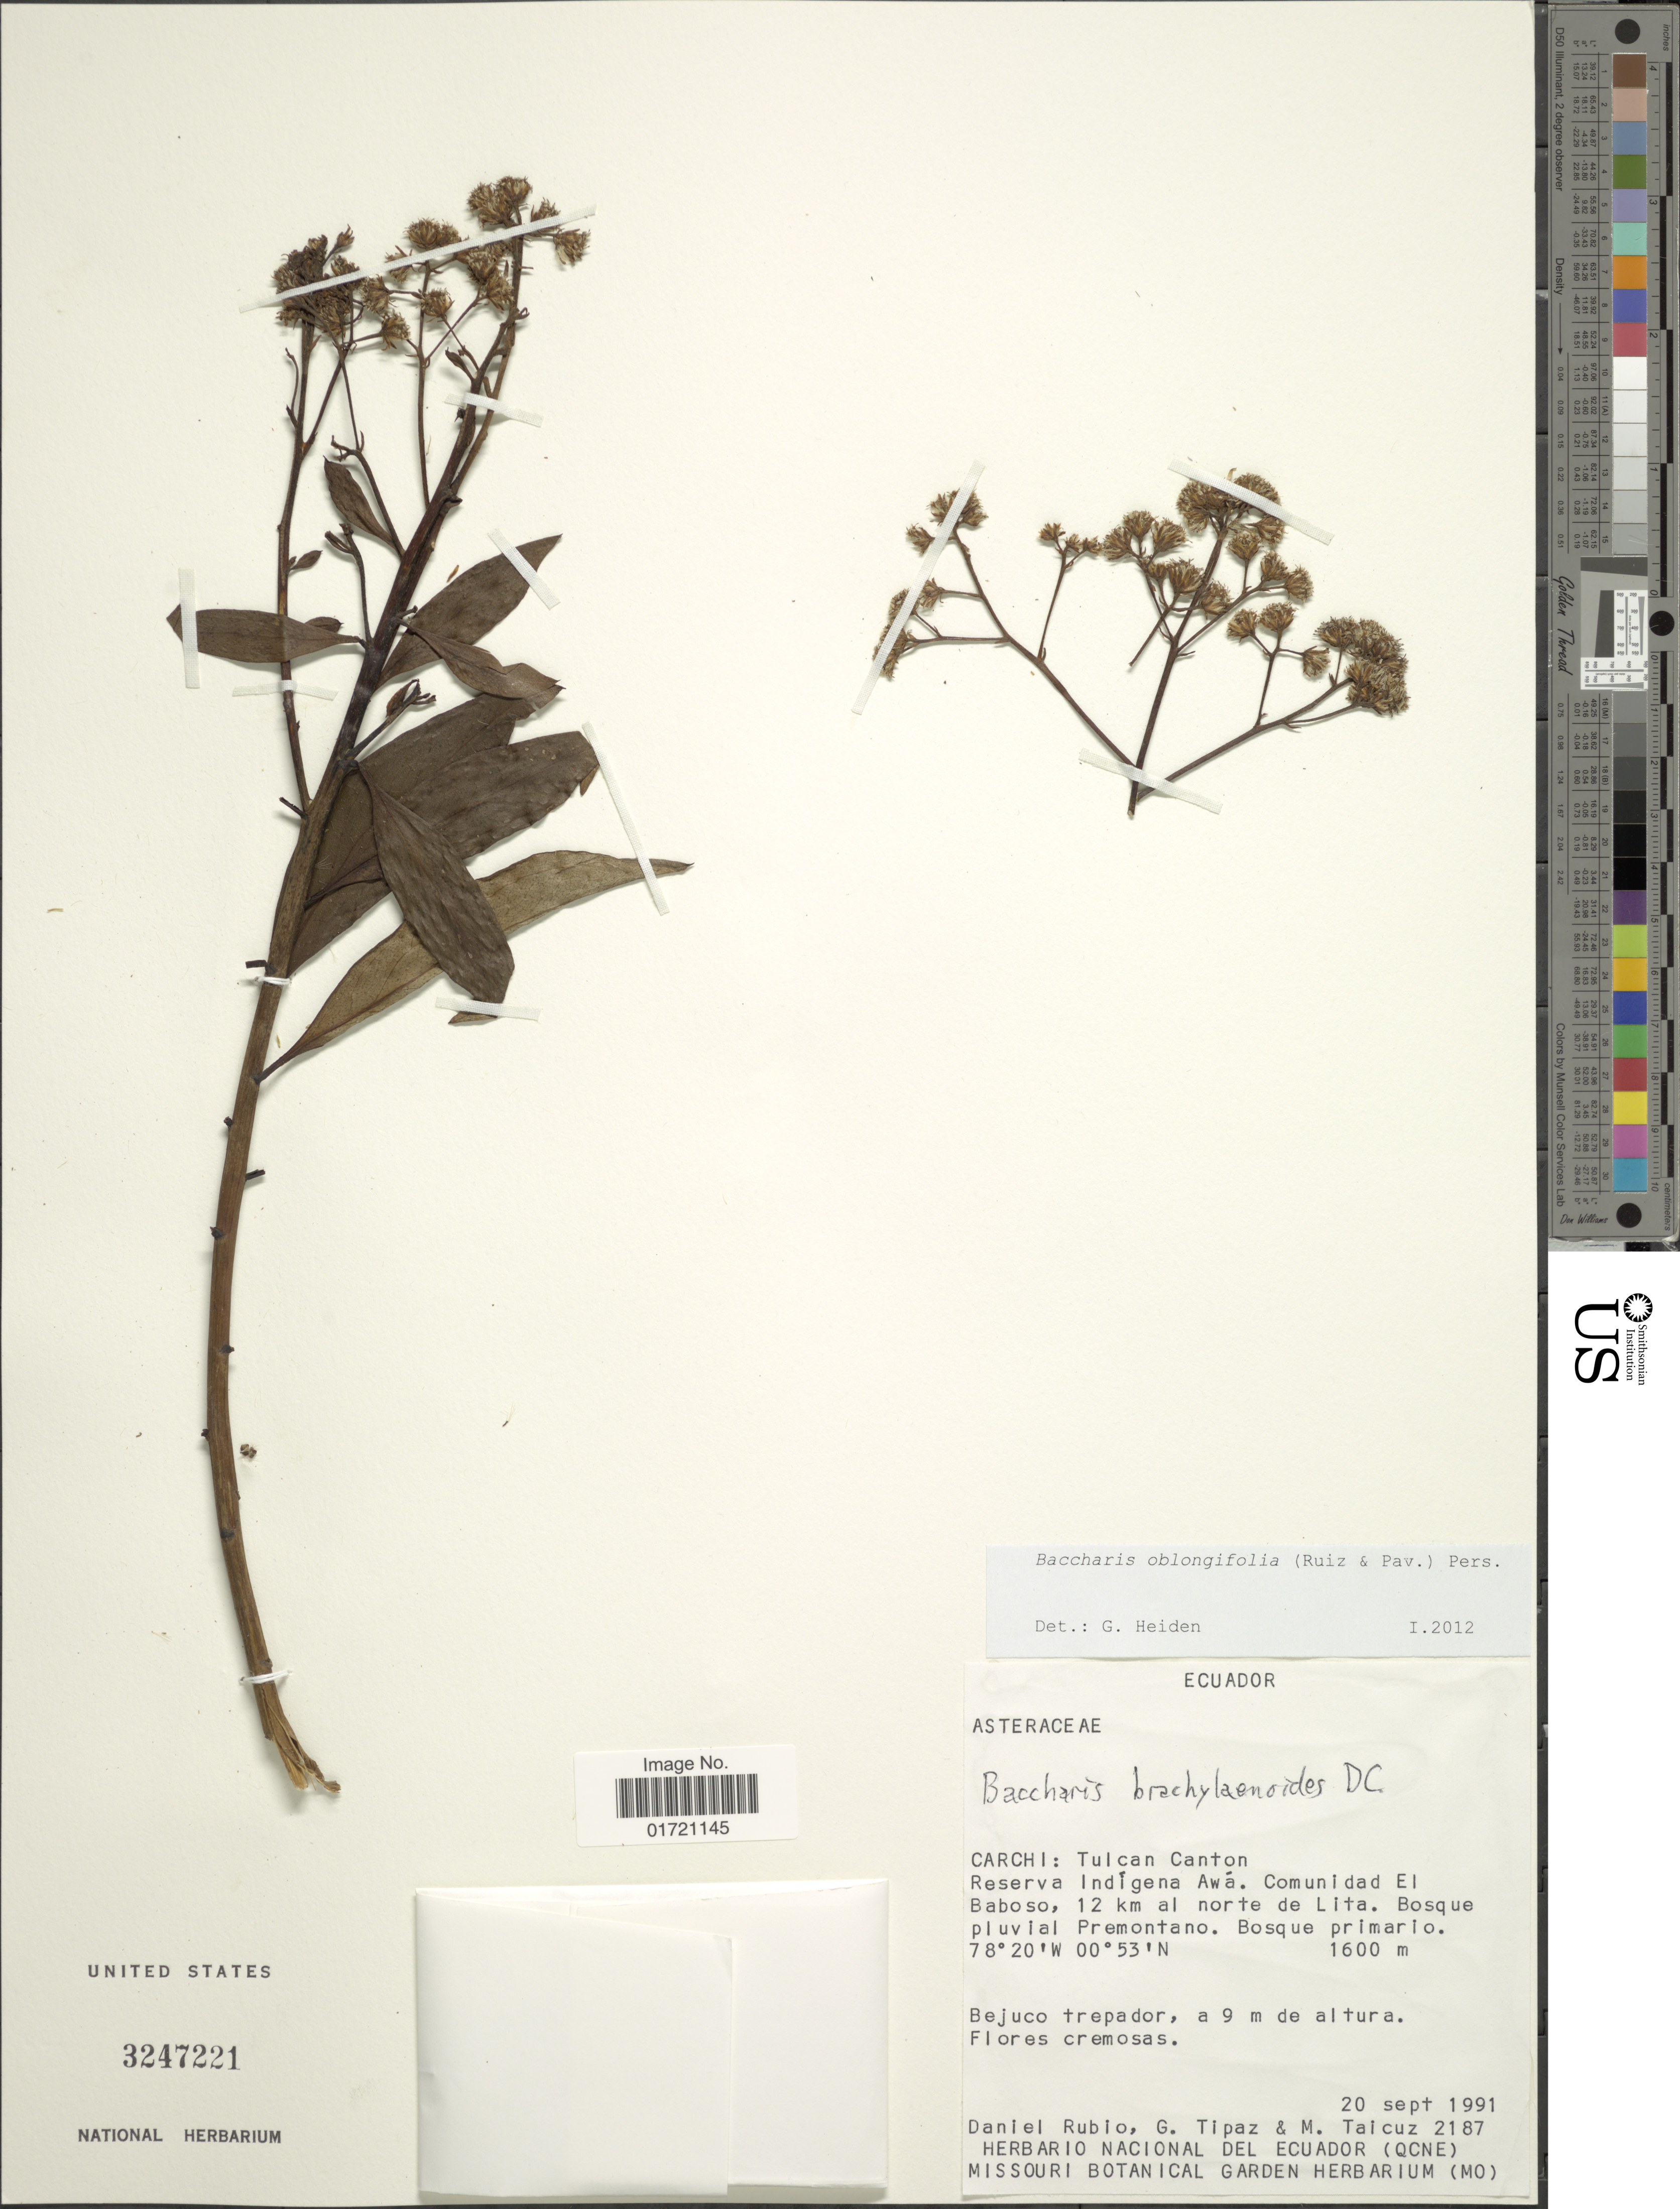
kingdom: Plantae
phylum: Tracheophyta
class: Magnoliopsida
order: Asterales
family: Asteraceae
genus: Baccharis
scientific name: Baccharis oblongifolia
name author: (Ruiz & Pav.) Pers.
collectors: D. Rubio, G. Tipaz & M. Taicuz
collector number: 2187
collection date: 1991-09-20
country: Ecuador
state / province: Carchi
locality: Carchi: Tulcan Canton. Reserva Indígena Awá. Comunidad El Baboso, 12 km al norte de Lita. Bosque pluvial Premontano. Bosque primario.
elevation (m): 1600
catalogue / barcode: US 3247221